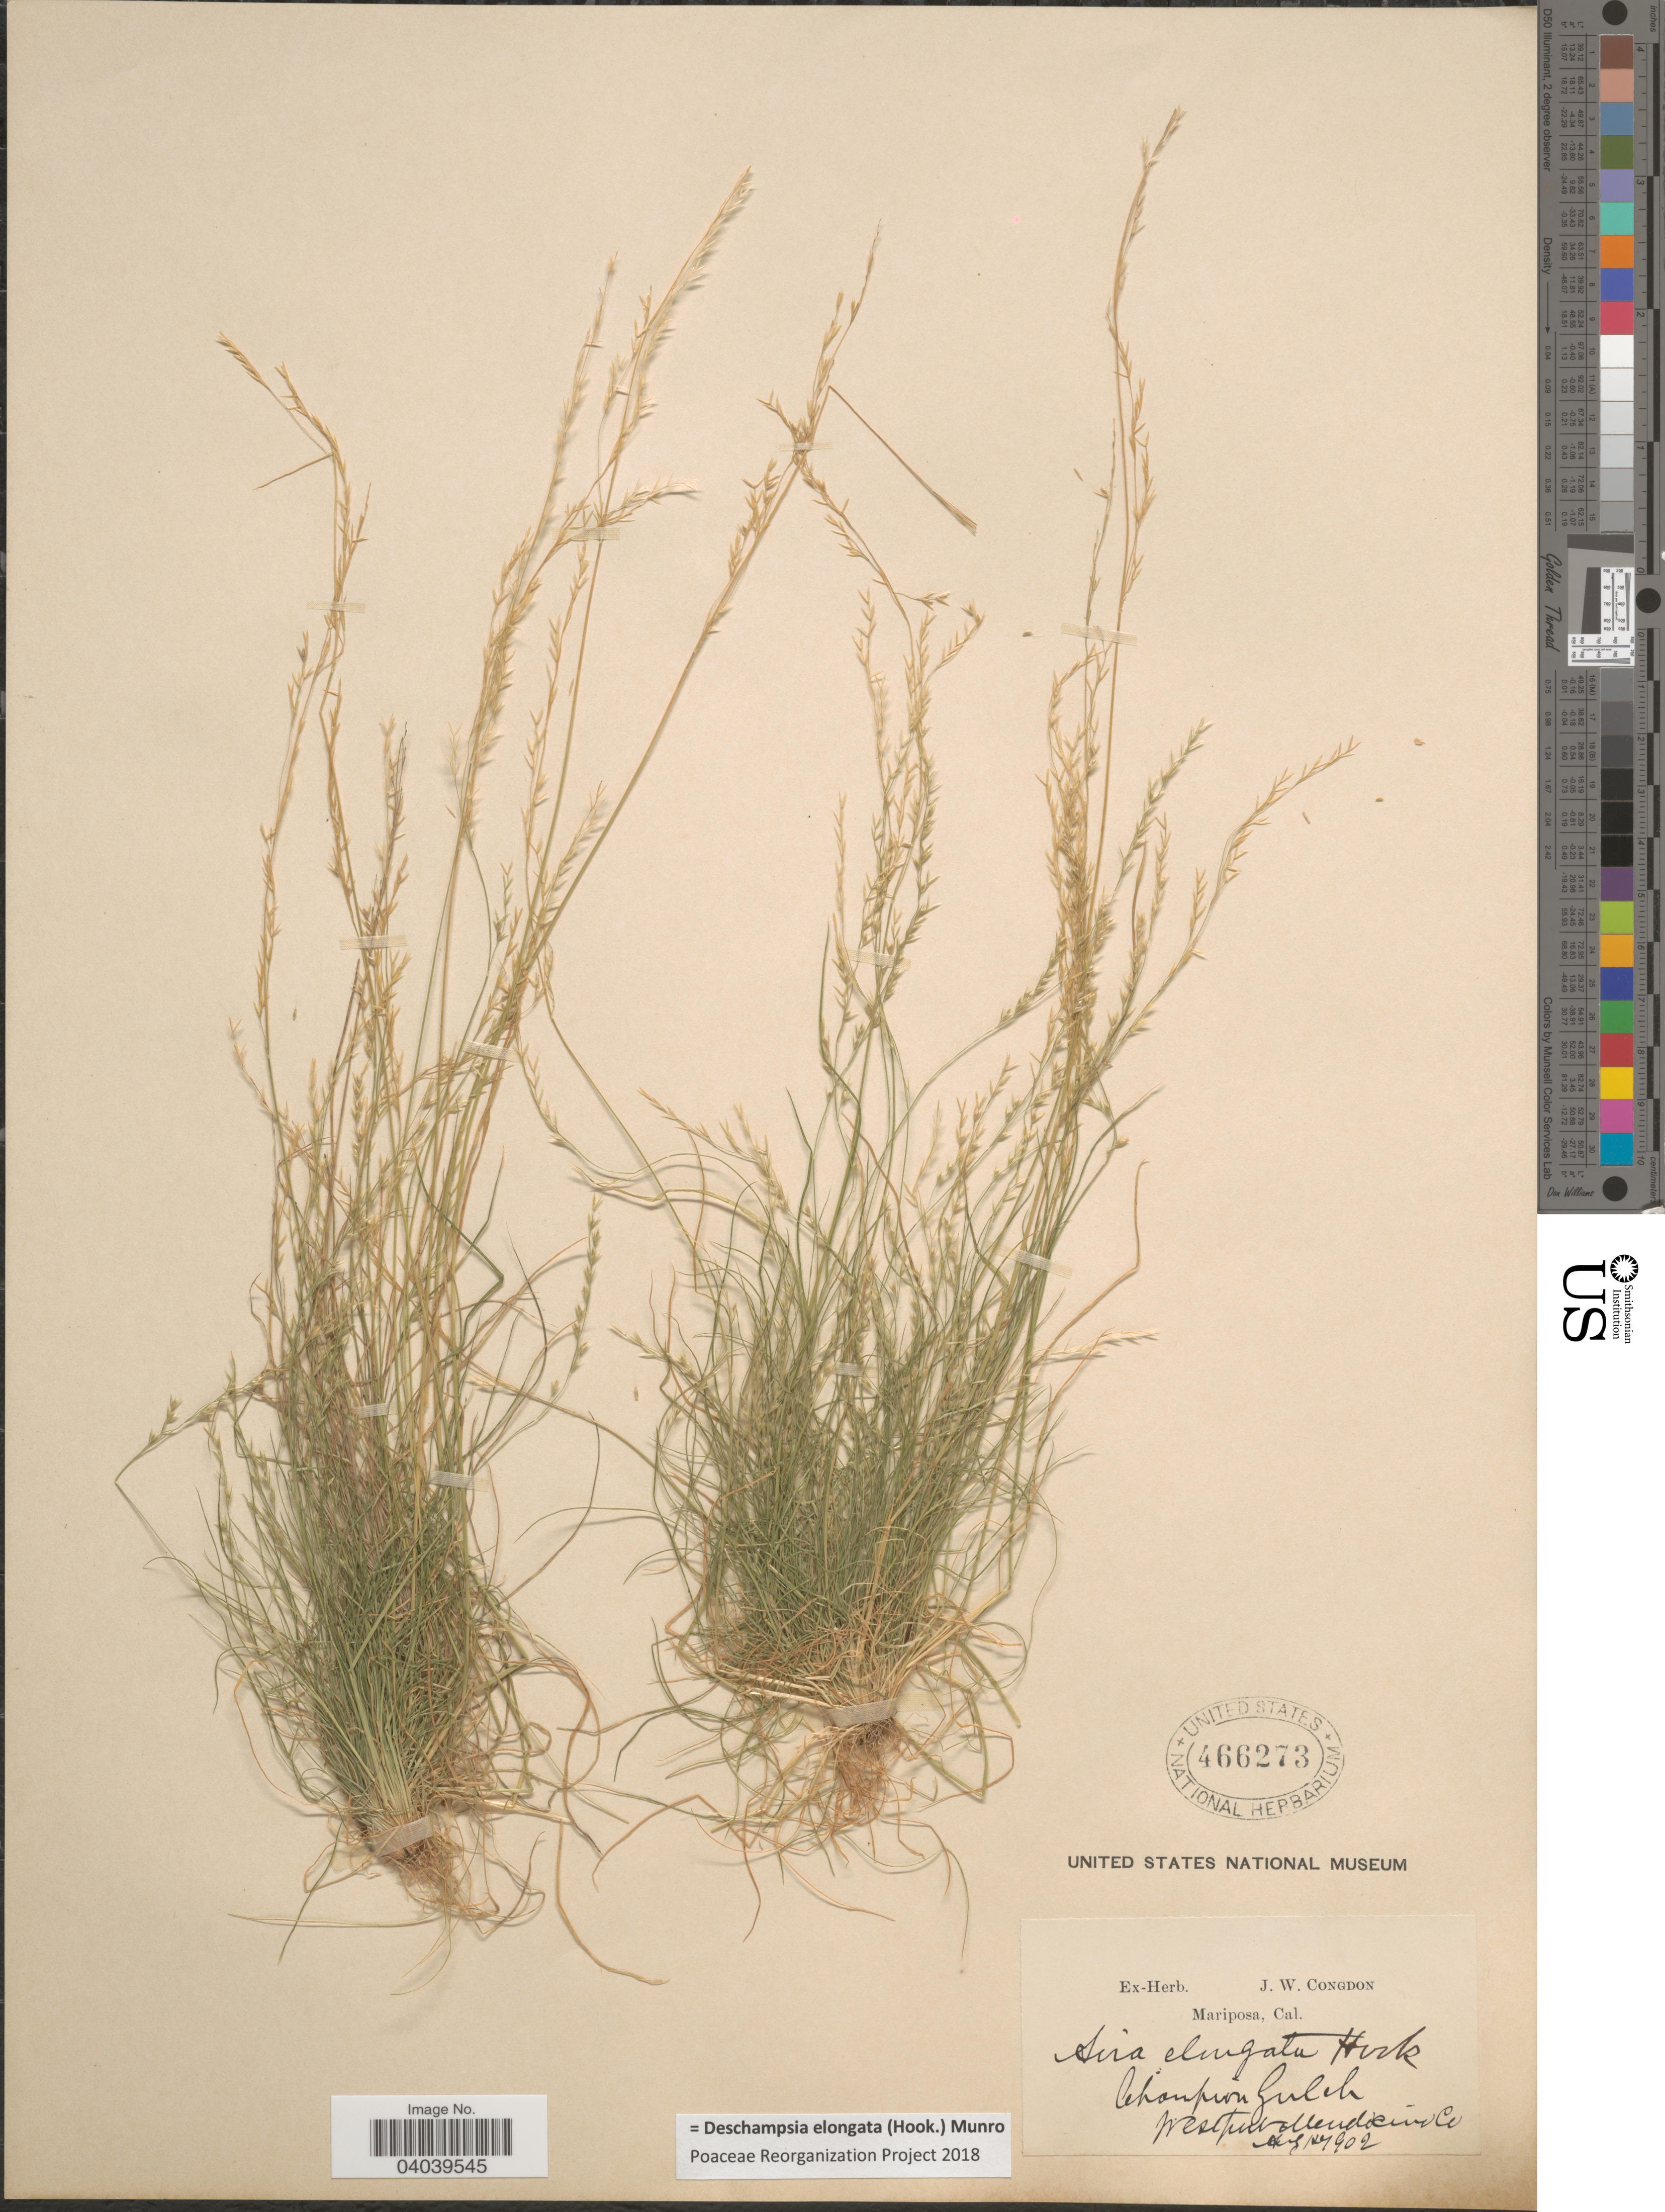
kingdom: Plantae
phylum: Tracheophyta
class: Liliopsida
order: Poales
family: Poaceae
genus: Deschampsia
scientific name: Deschampsia elongata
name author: (Hook.) Munro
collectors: ex herb. J. W. Congdon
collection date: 1902-08-01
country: United States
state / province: California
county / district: Mendocino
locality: Champion Gulch. Westport, Mendocino Co.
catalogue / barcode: US 466273